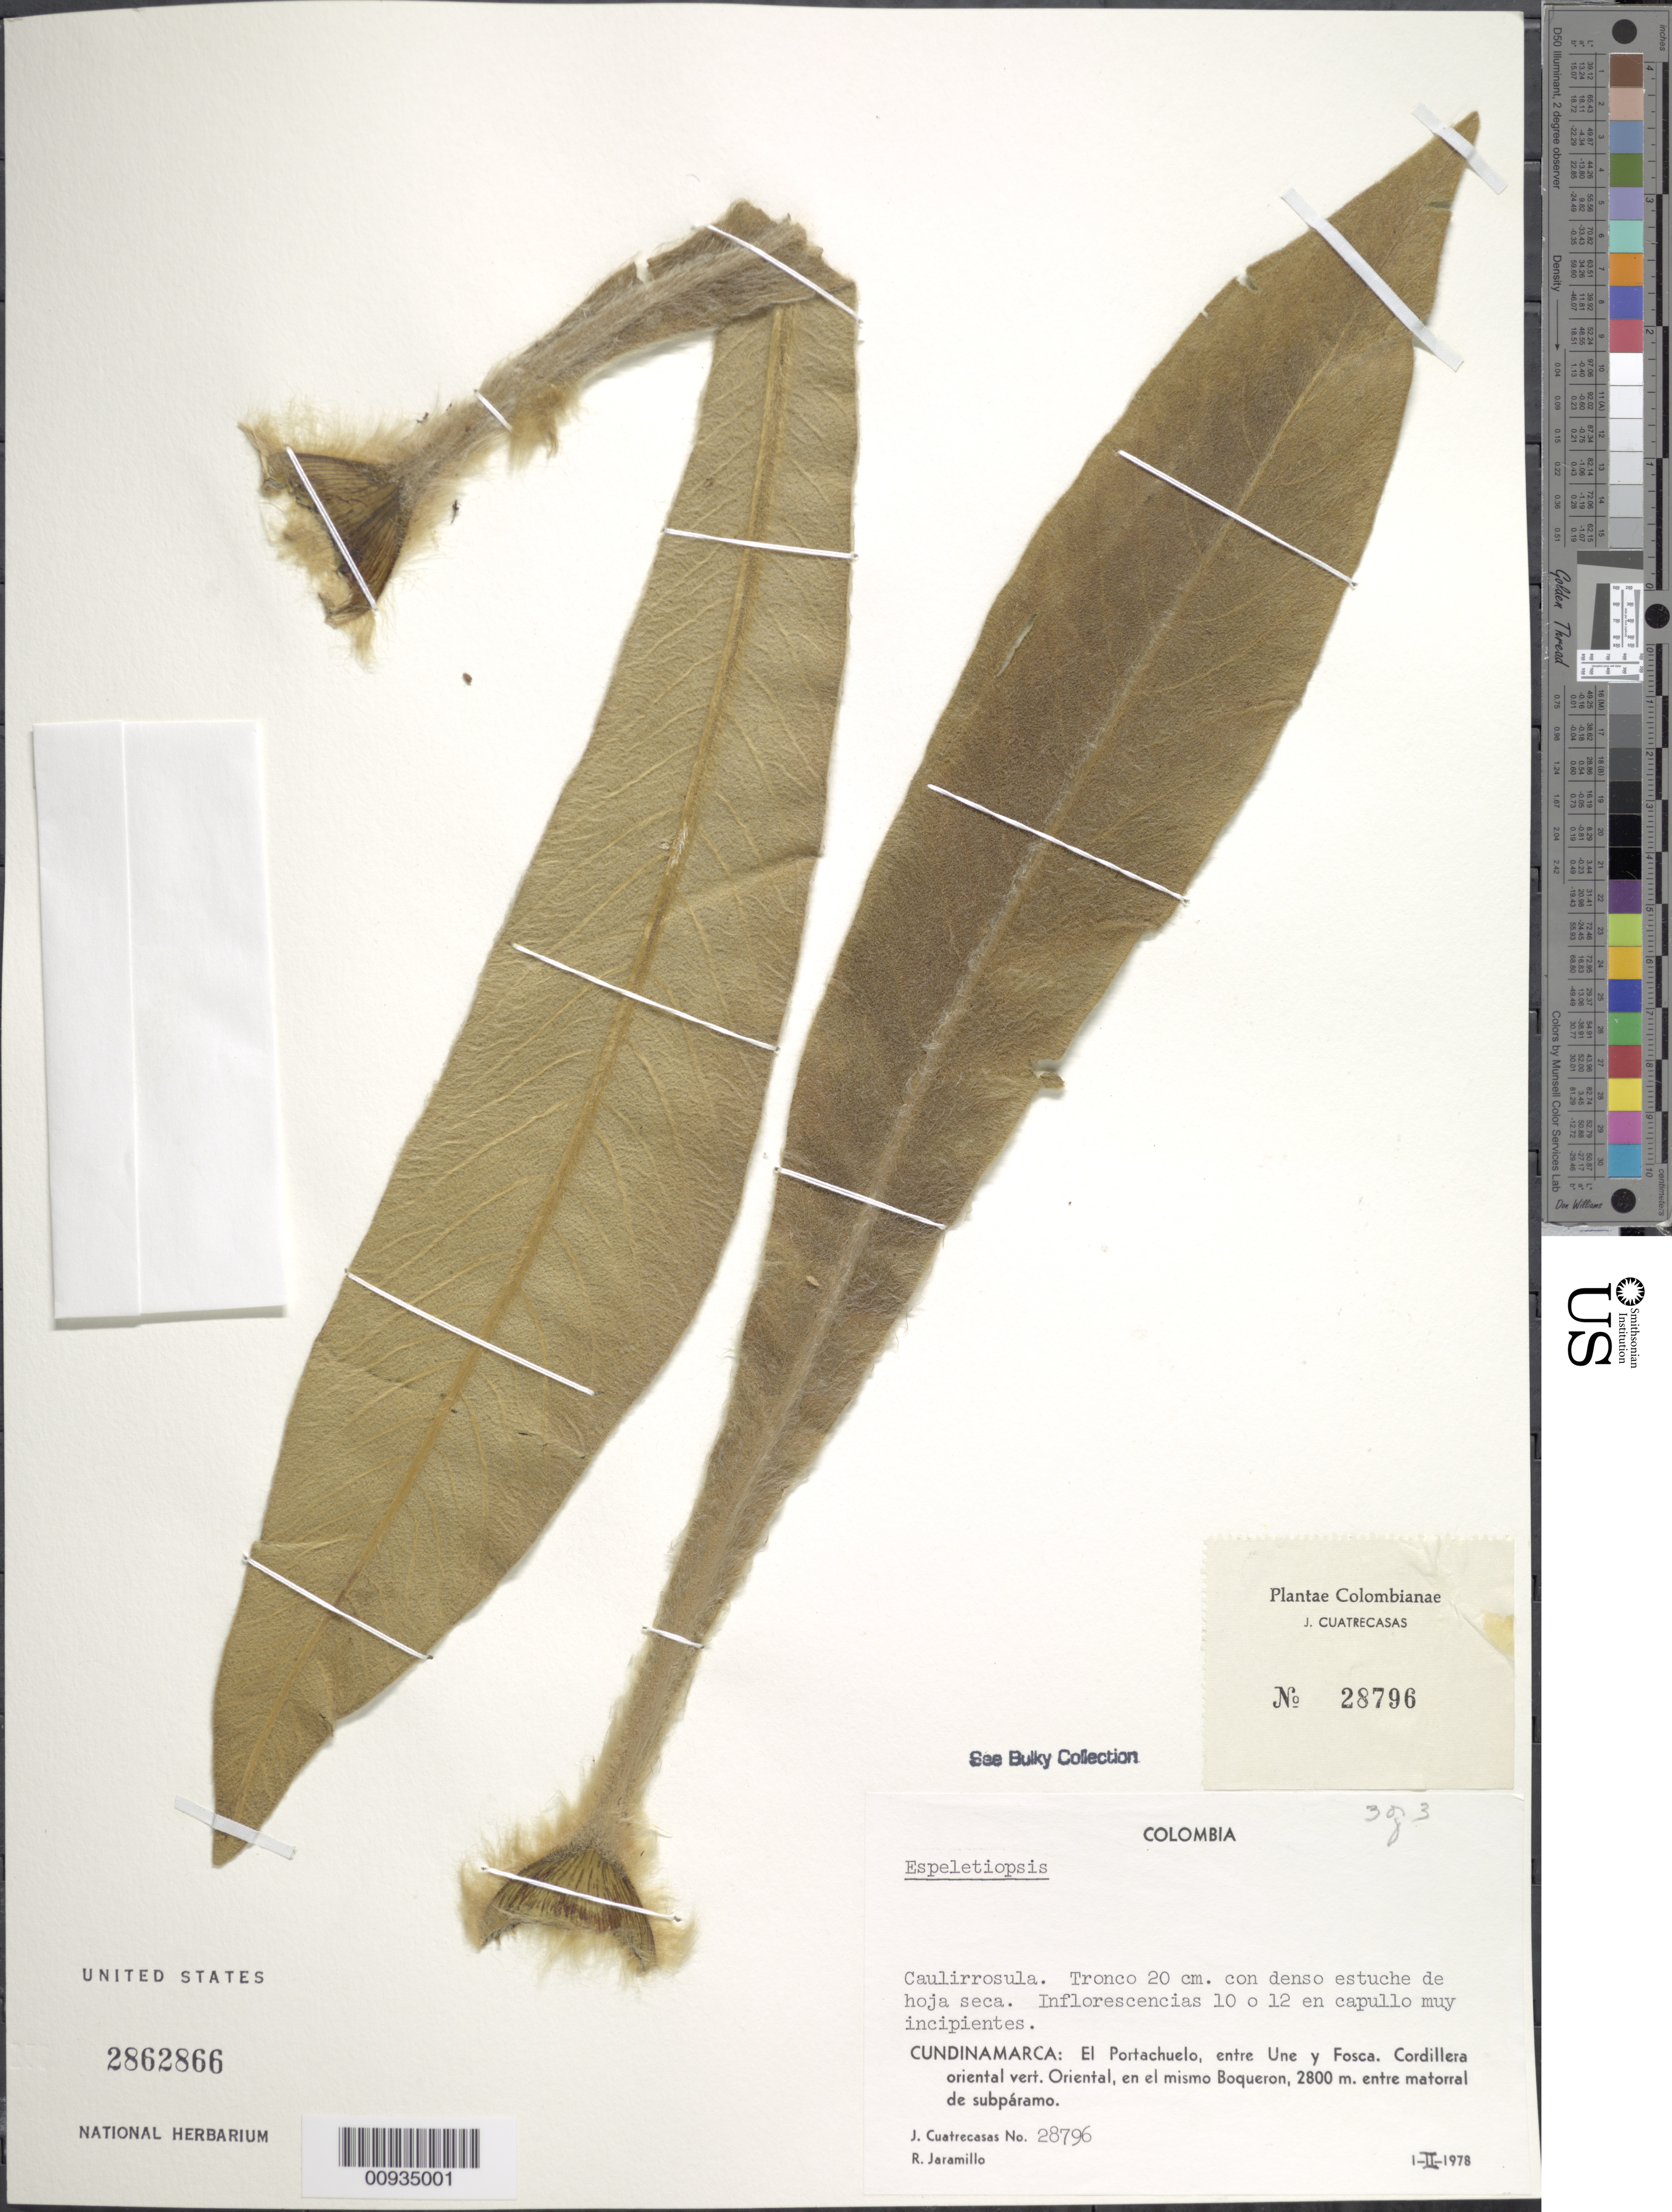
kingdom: Plantae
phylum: Tracheophyta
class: Magnoliopsida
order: Asterales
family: Asteraceae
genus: Espeletiopsis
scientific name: Espeletiopsis sp.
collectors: J. Cuatrecasas & R. Jaramillo M.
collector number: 28796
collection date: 1978-02-01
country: Colombia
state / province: Cundinamarca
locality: El Portachuelo, entre Une y Fosca, Cordillera Oriental vert. Oriental, en el mismo Boqueron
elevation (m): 2800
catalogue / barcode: US 2862866